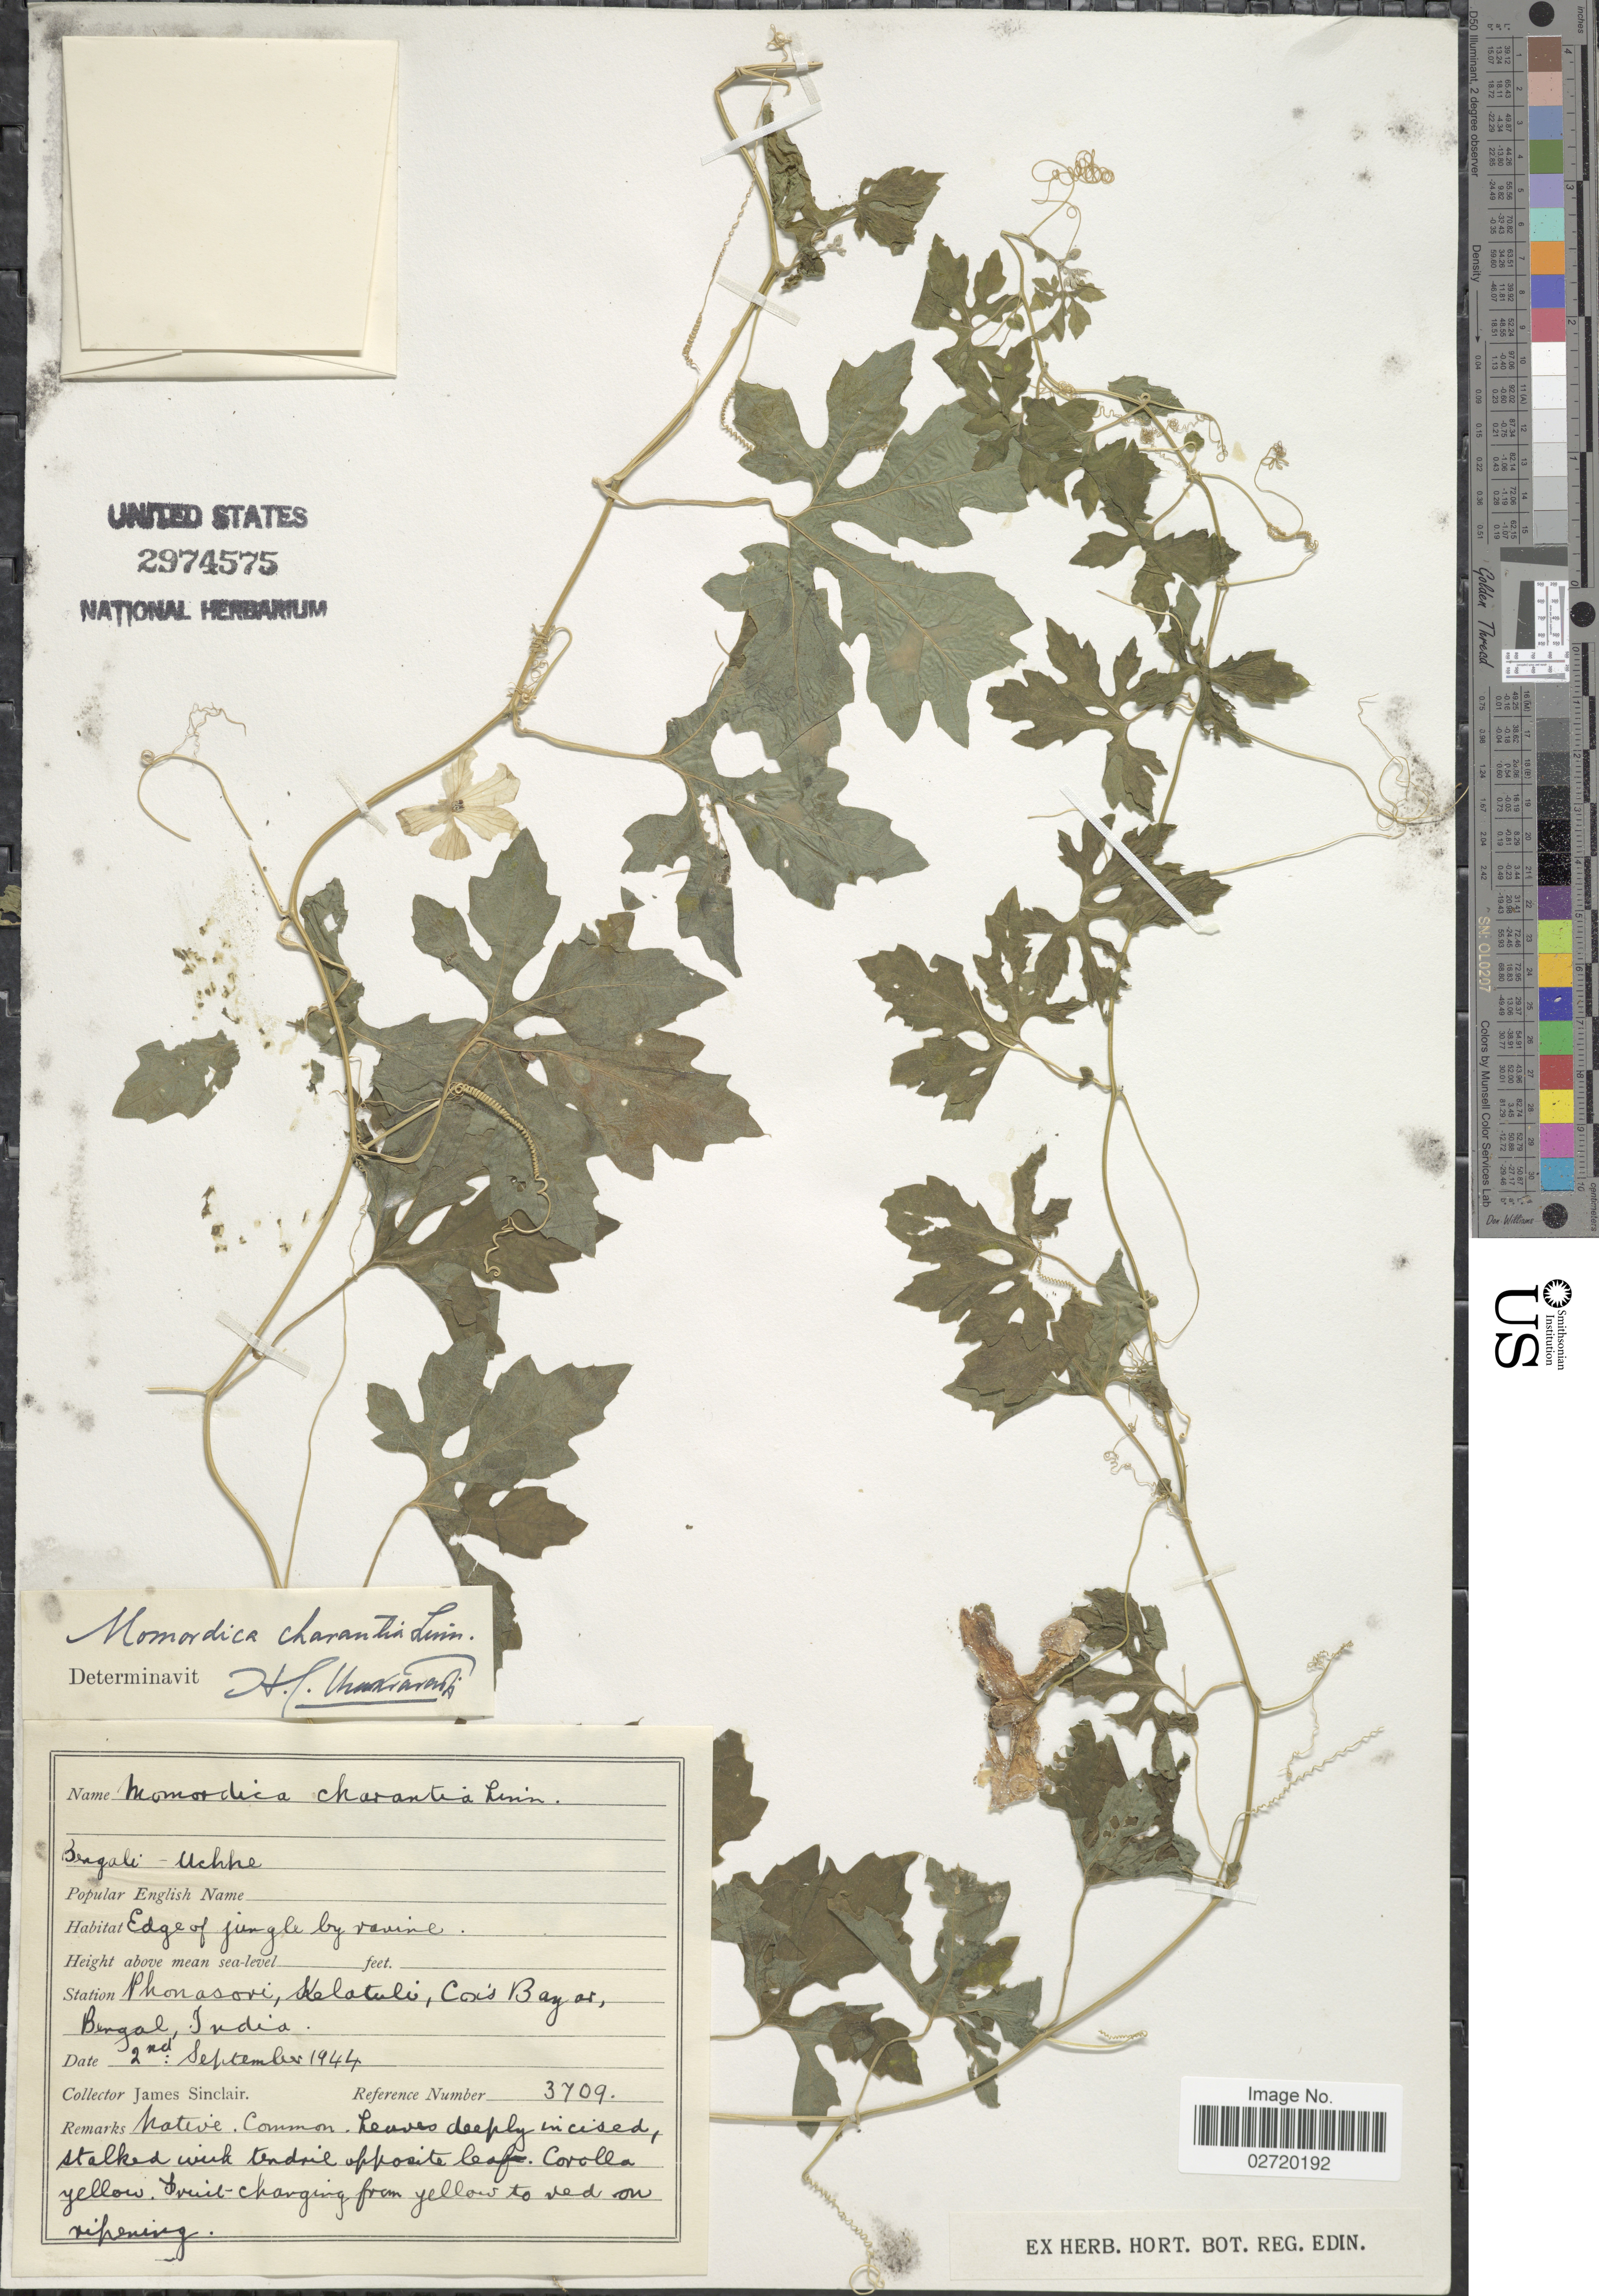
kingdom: Plantae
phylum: Tracheophyta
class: Magnoliopsida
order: Cucurbitales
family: Cucurbitaceae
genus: Momordica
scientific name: Momordica charantia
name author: L.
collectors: J. Sinclair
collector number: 3709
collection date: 1944-09-02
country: Bangladesh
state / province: Chittagong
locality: Phonasori, Kelatulu, Cox's Bazar, Bengal India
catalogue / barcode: US 2974575